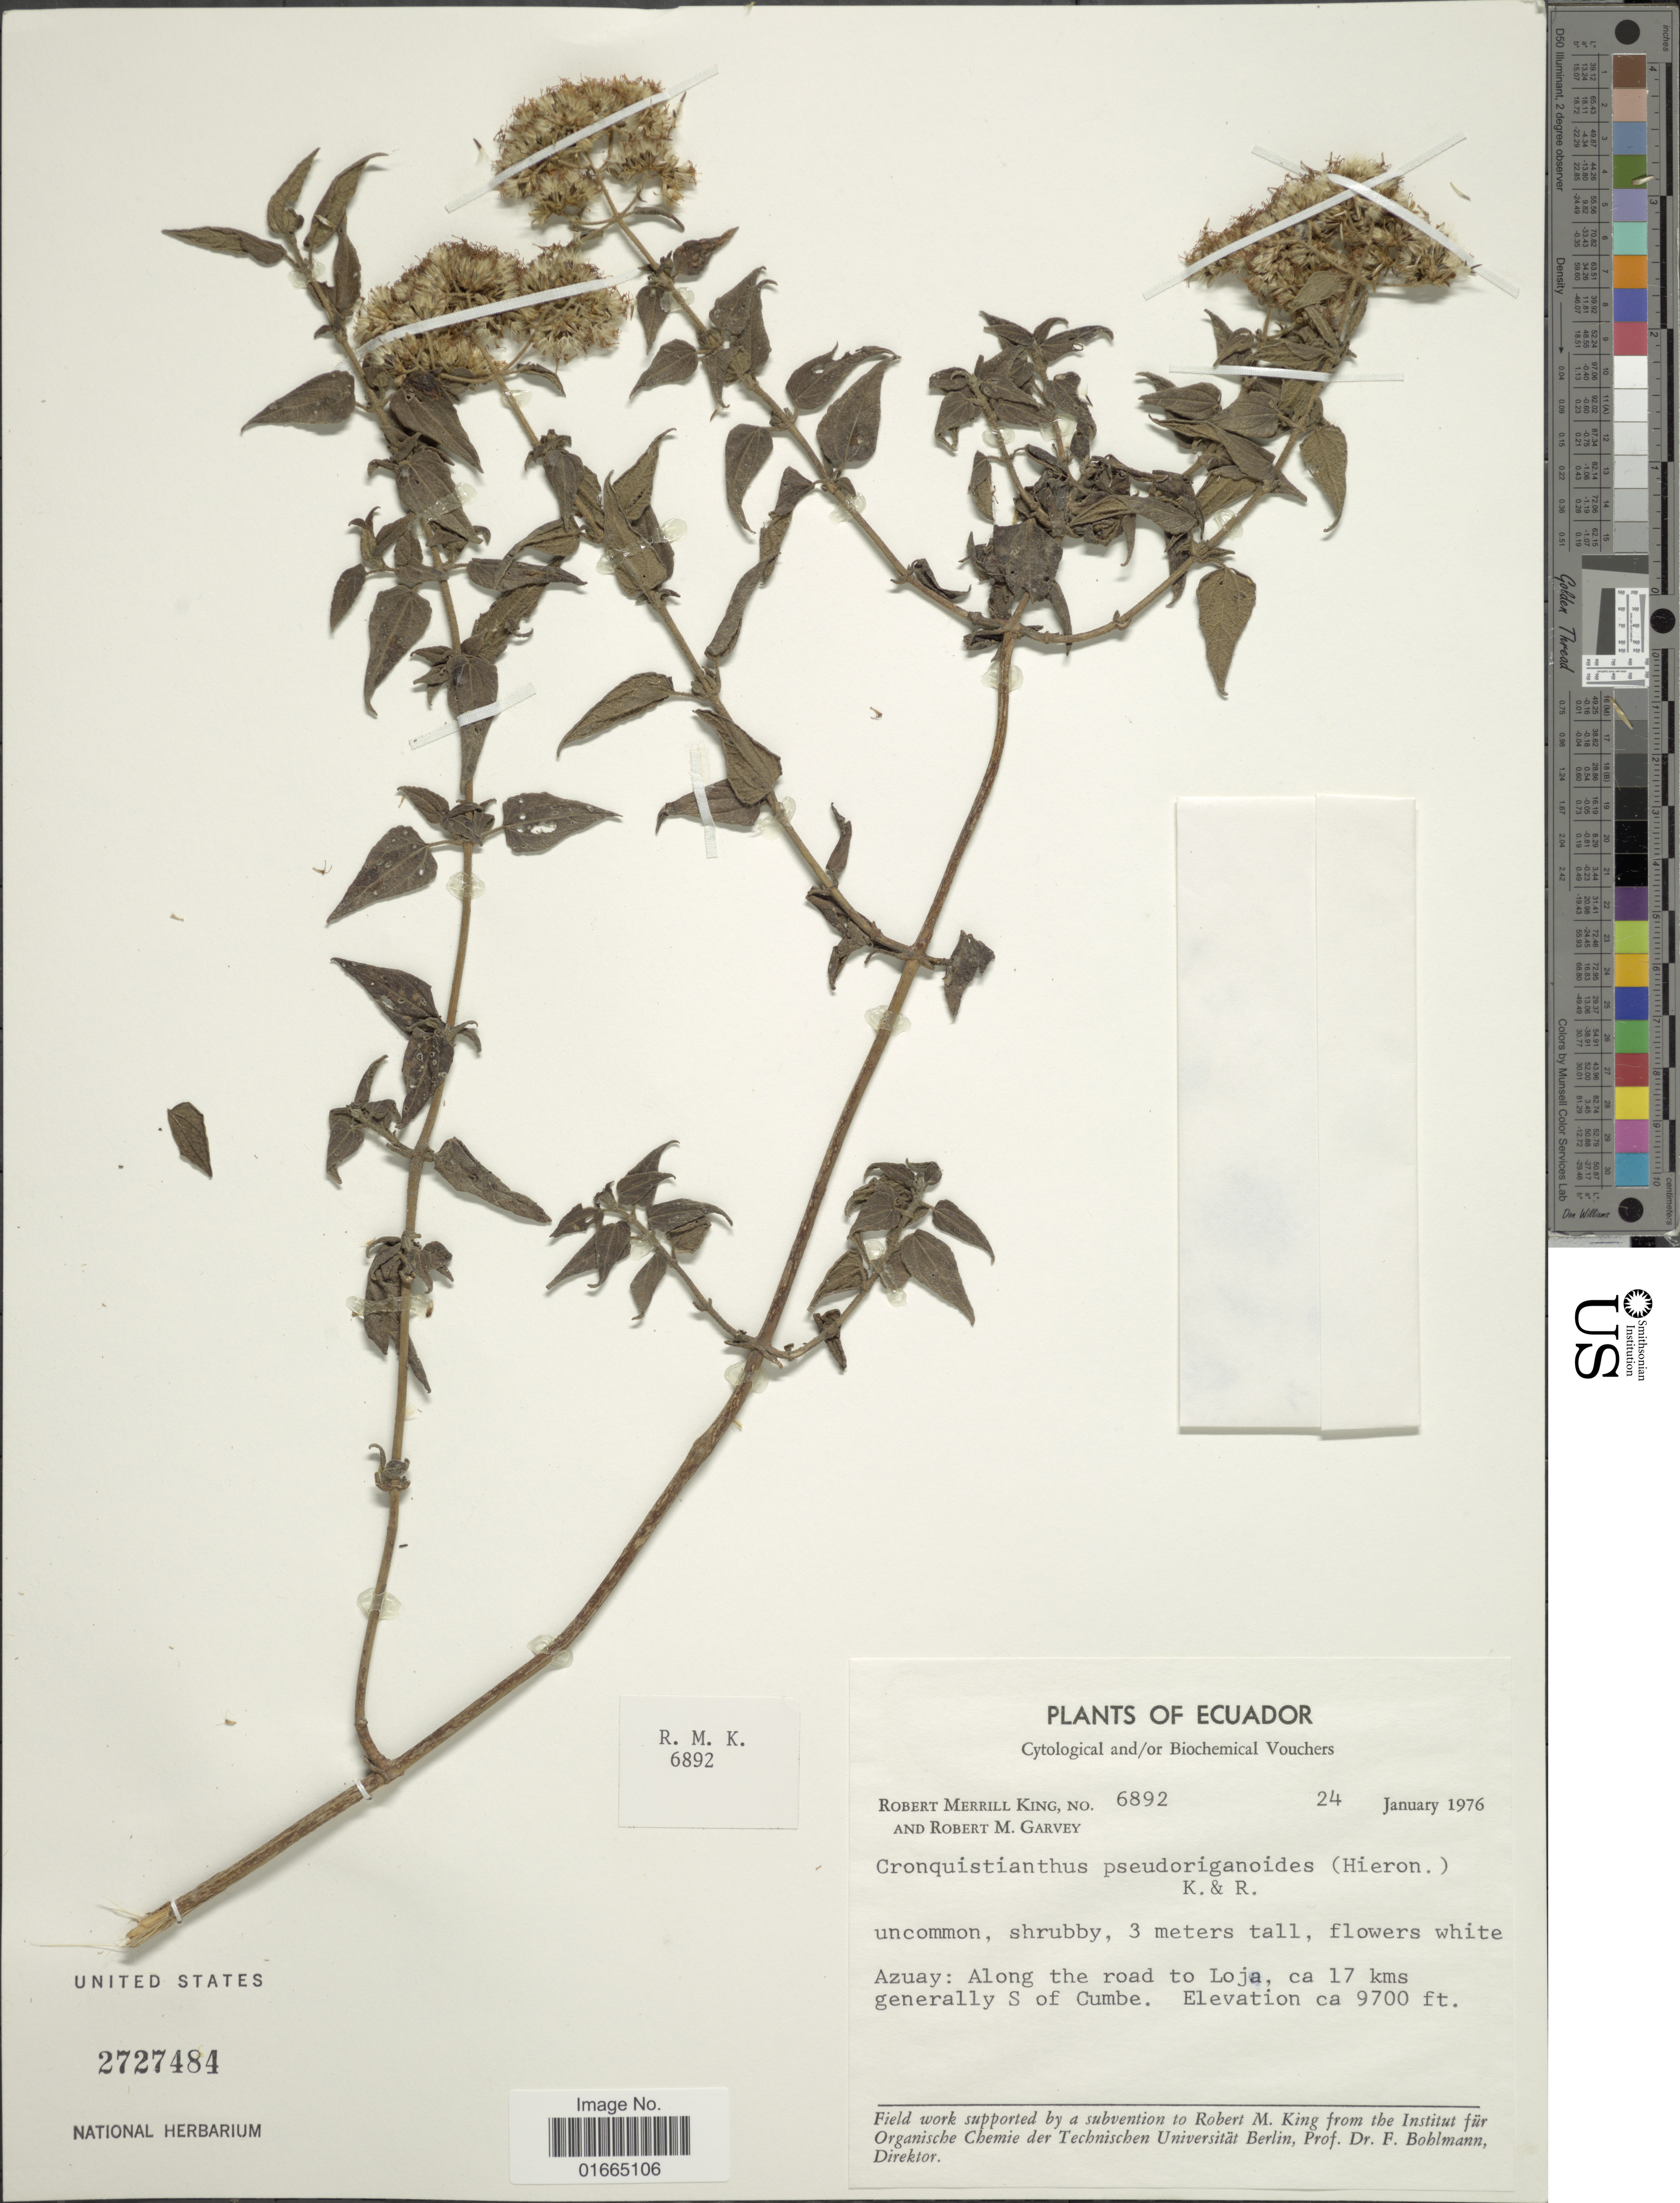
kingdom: Plantae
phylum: Tracheophyta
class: Magnoliopsida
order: Asterales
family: Asteraceae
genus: Cronquistianthus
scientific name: Cronquistianthus pseudoriganoides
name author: (Hieron.) R.M. King & H. Rob.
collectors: R. M. King & R. Garvey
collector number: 6892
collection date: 1976-01-24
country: Ecuador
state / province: Azuay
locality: Azuay: Along the road to Loja, ca 17 kms generally S of Cumbe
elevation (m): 2957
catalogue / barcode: US 2727484